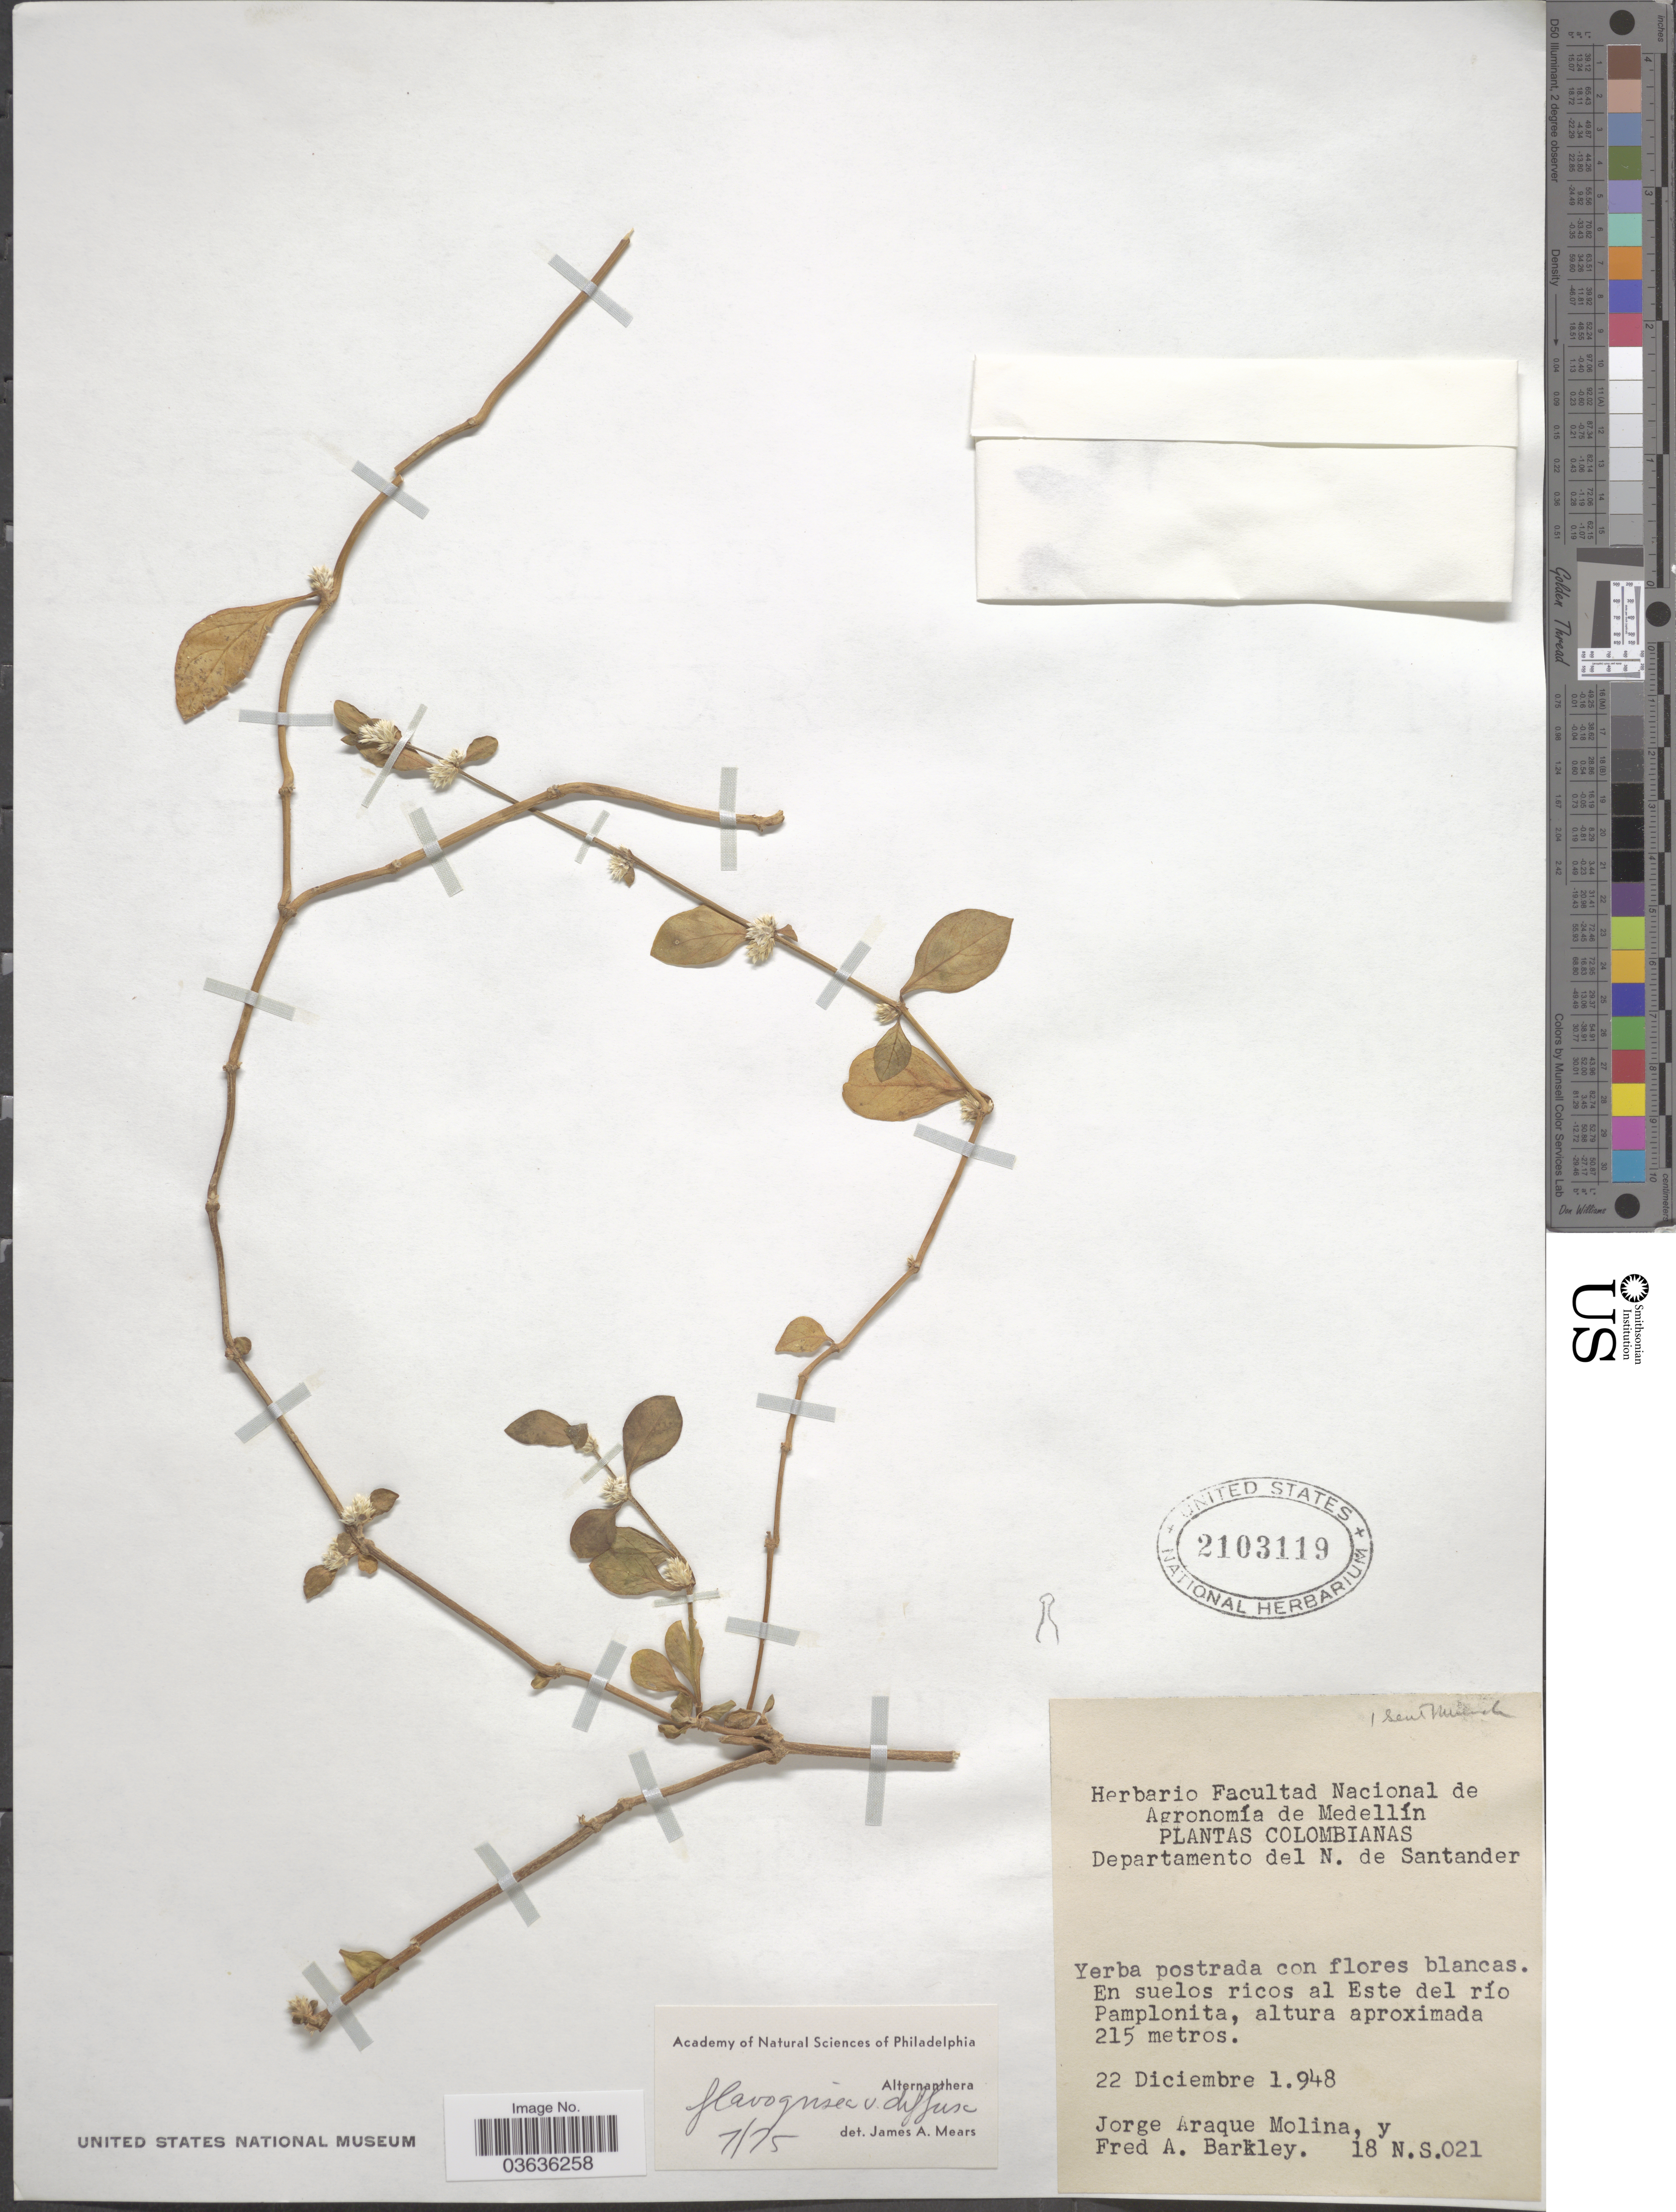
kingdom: Plantae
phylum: Tracheophyta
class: Magnoliopsida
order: Caryophyllales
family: Amaranthaceae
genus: Alternanthera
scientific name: Alternanthera flavogrisea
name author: Urb.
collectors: J. Araque Molina & F. A. Barkley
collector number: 18NS021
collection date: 1948-12-22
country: Colombia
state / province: Norte de Santander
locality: Departamento del N. de Santander. Este del río Pamplonita.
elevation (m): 215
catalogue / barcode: US 2103119